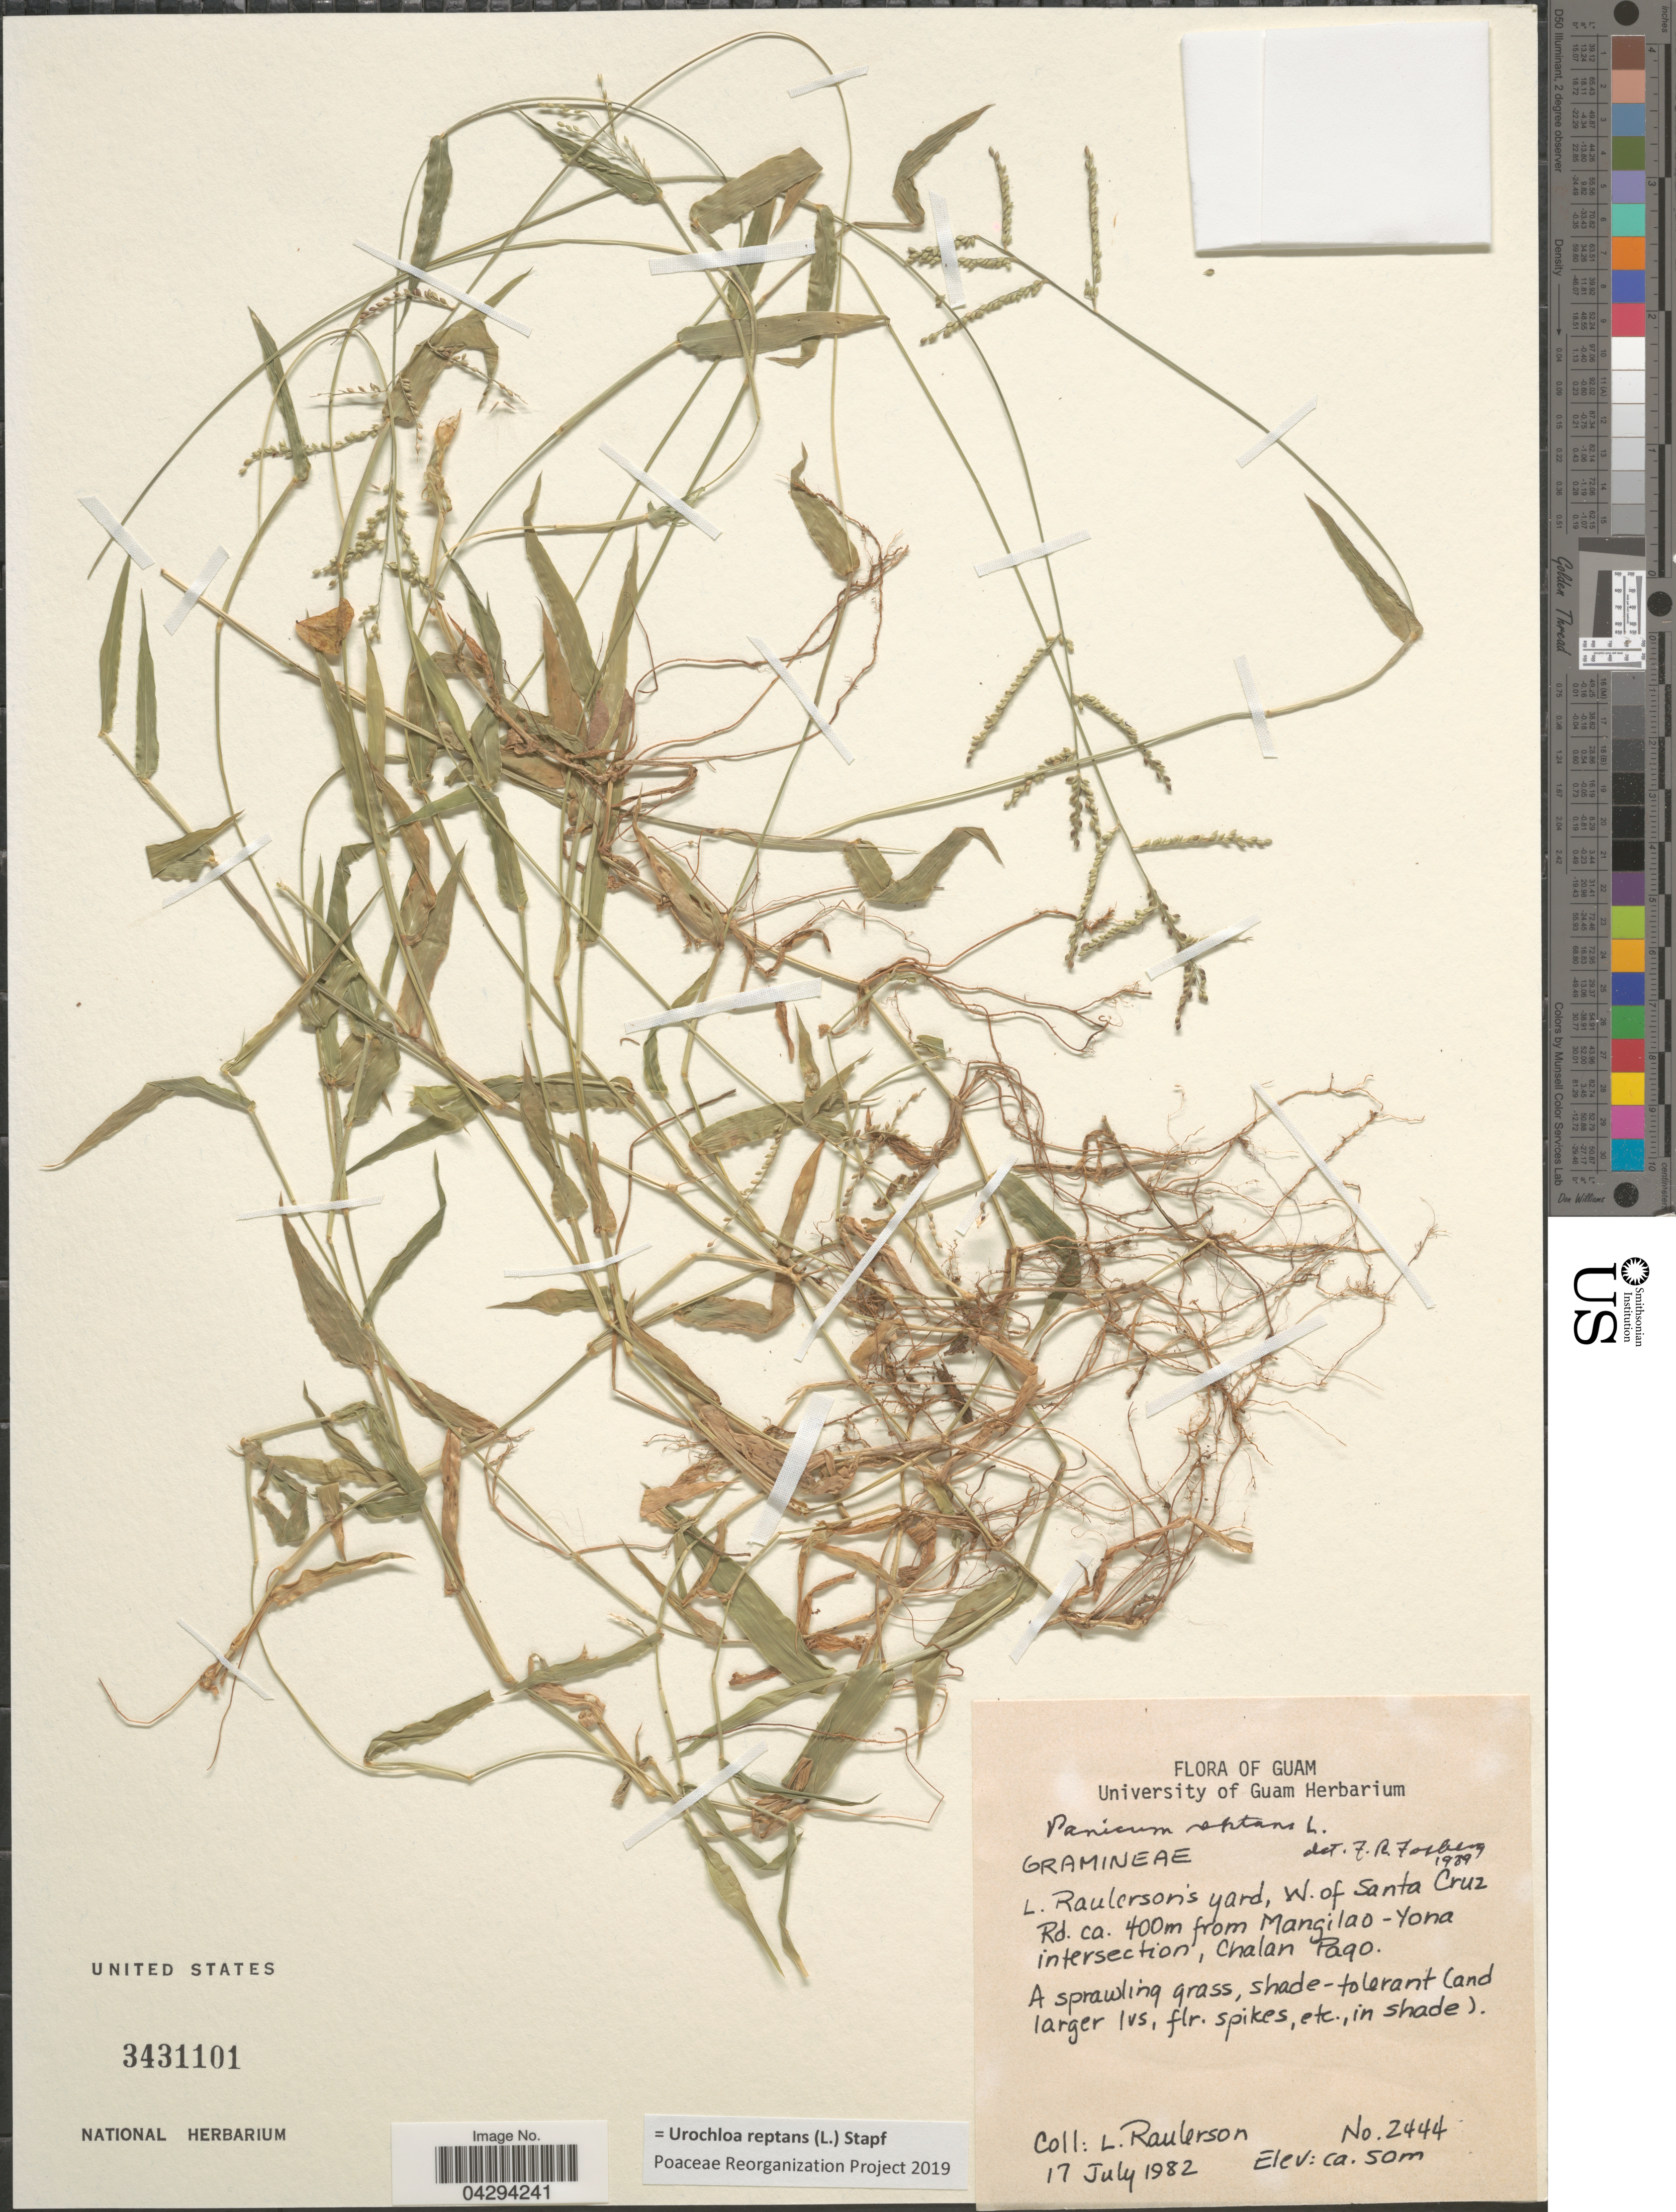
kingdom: Plantae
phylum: Tracheophyta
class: Liliopsida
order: Poales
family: Poaceae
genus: Urochloa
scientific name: Urochloa reptans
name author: (L.) Stapf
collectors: L. Raulerson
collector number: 2444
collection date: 1982-07-17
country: Guam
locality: L. Raulerson's yard, W. of Santa Cruz Rd. ca. 400m from Mangilao - Yona intersection, Chalan Pago.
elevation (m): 50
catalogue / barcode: US 3431101